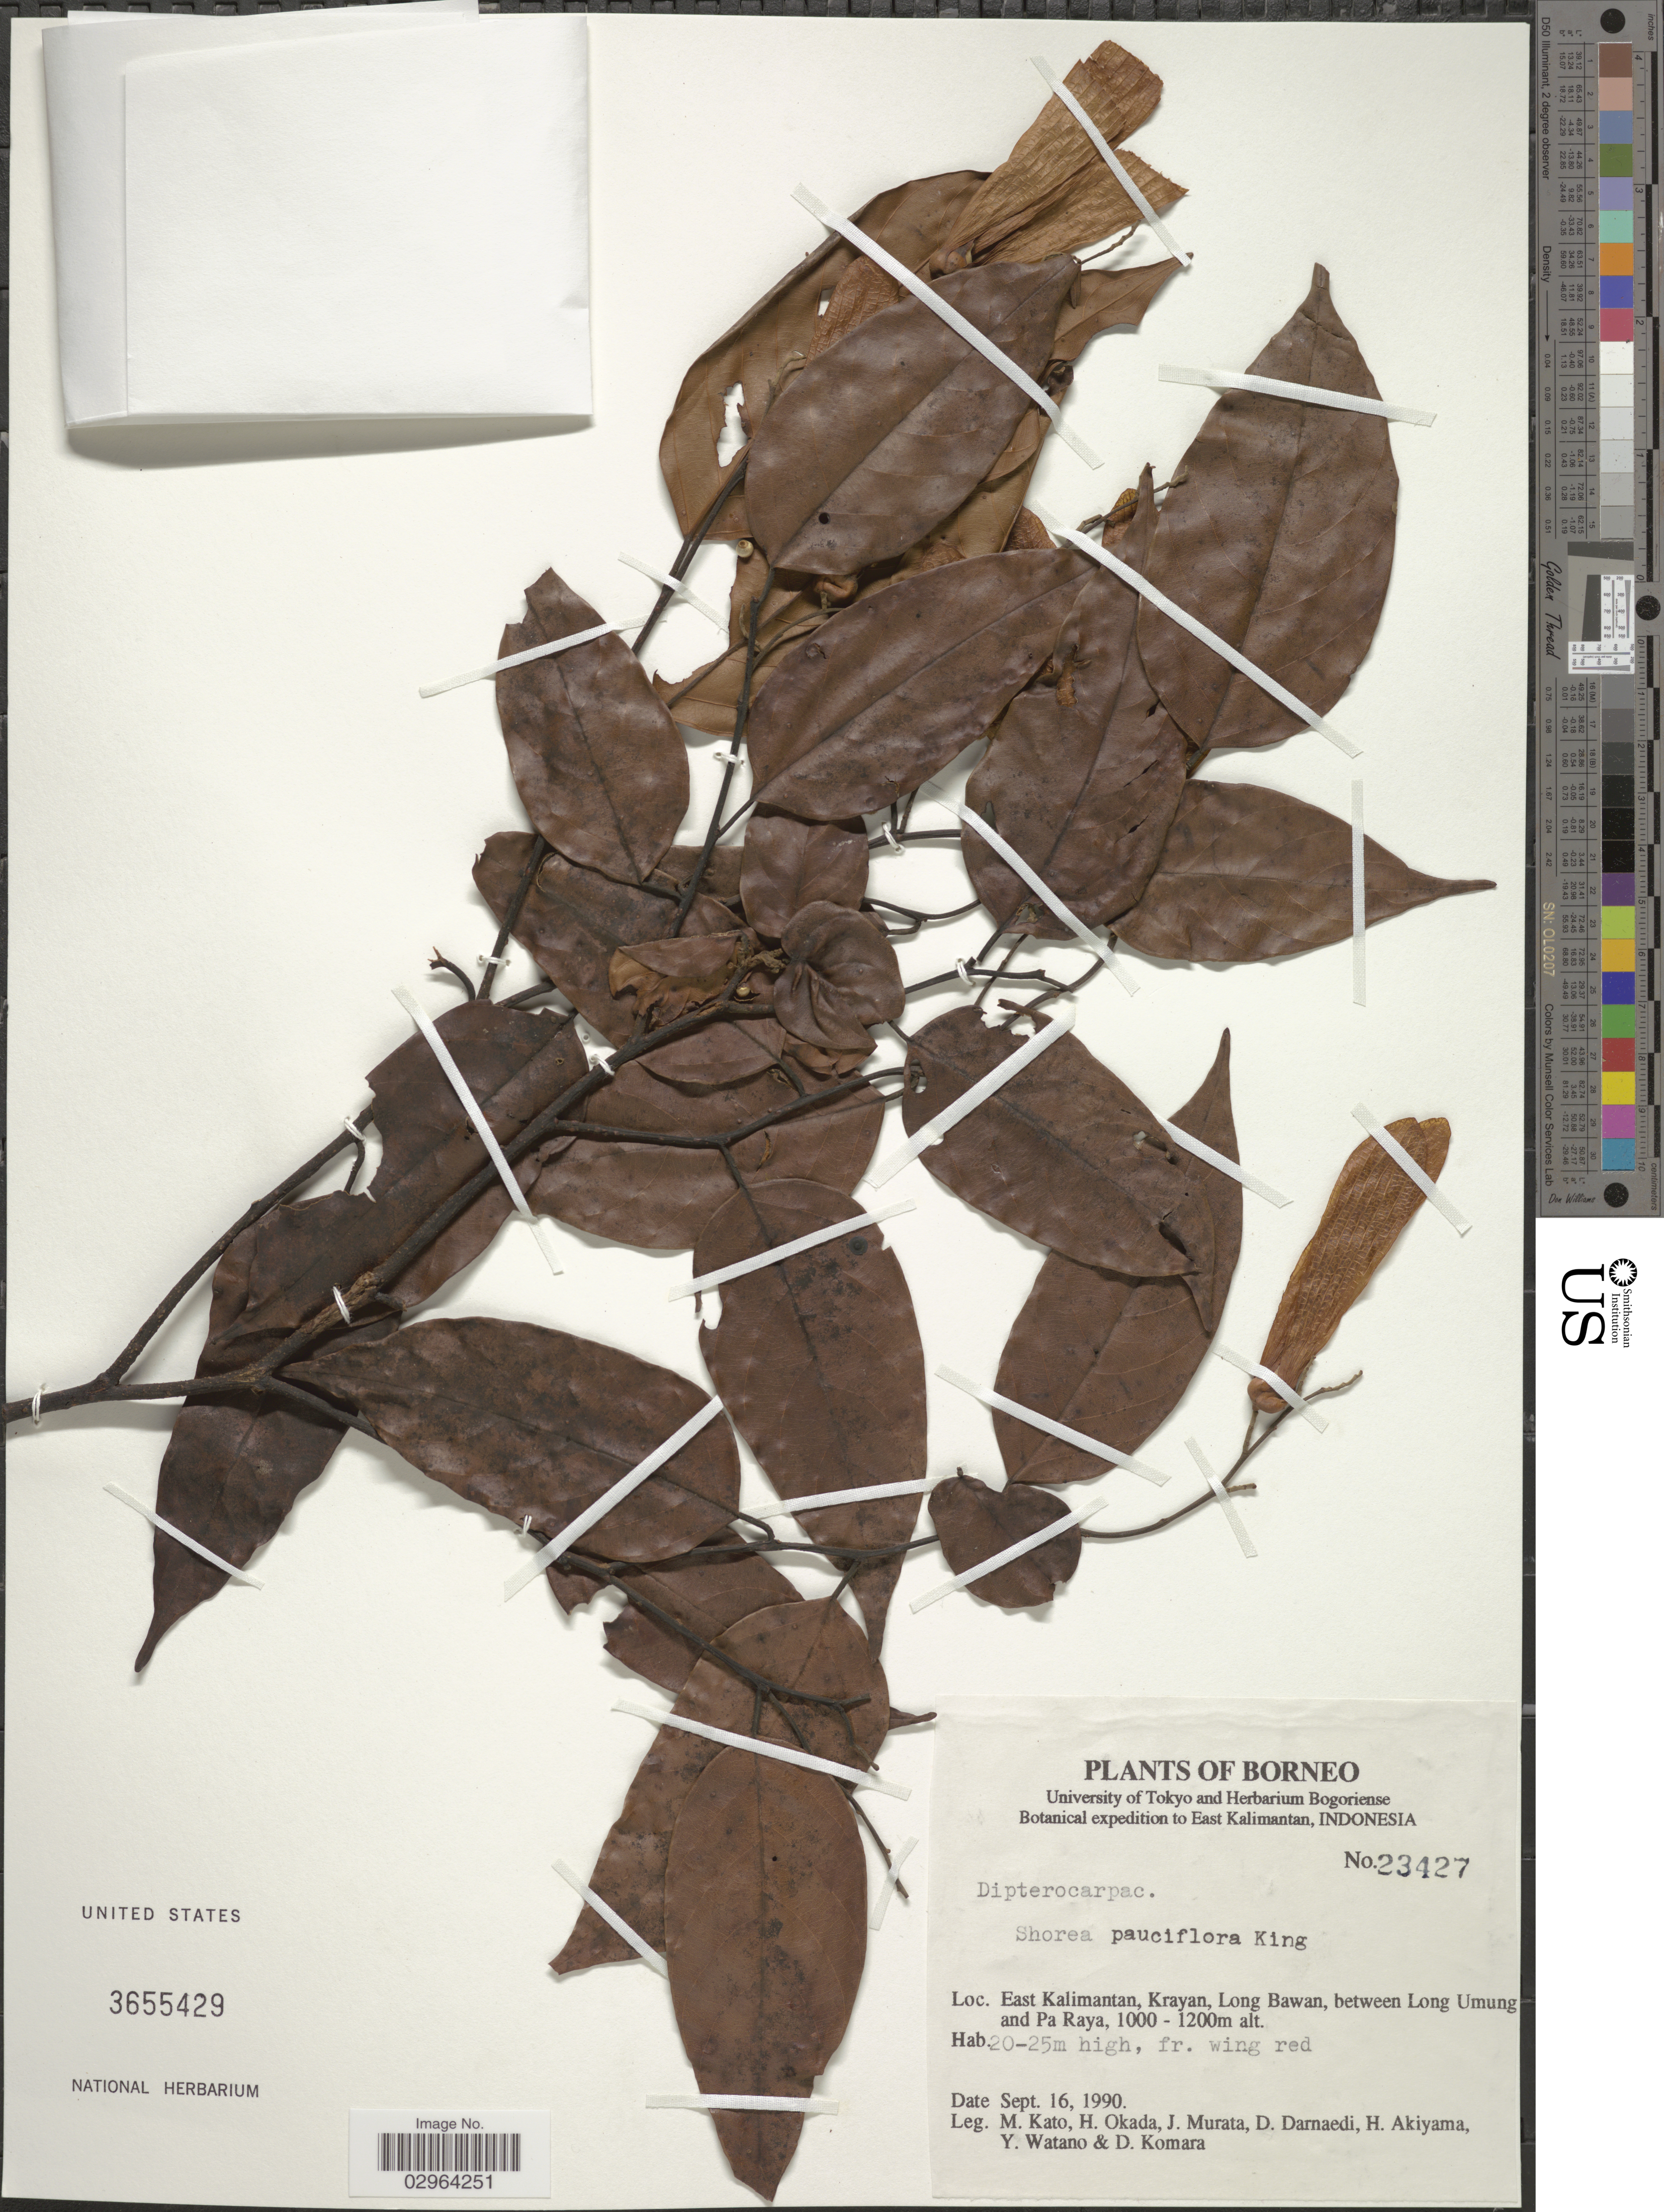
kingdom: Plantae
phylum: Tracheophyta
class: Magnoliopsida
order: Malvales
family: Dipterocarpaceae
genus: Rubroshorea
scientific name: Rubroshorea pauciflora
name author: (King) P.S. Ashton & J. Heck.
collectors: M. Kato, H. Okada, J. Murata, D. Darnaedi & et al.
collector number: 23427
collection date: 1990-09-16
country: Indonesia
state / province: Kalimantan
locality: Borneo. East Kalimantan, Krayan, Long Bawan, between Long Umung and Pa Raya.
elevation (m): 1000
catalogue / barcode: US 3655429